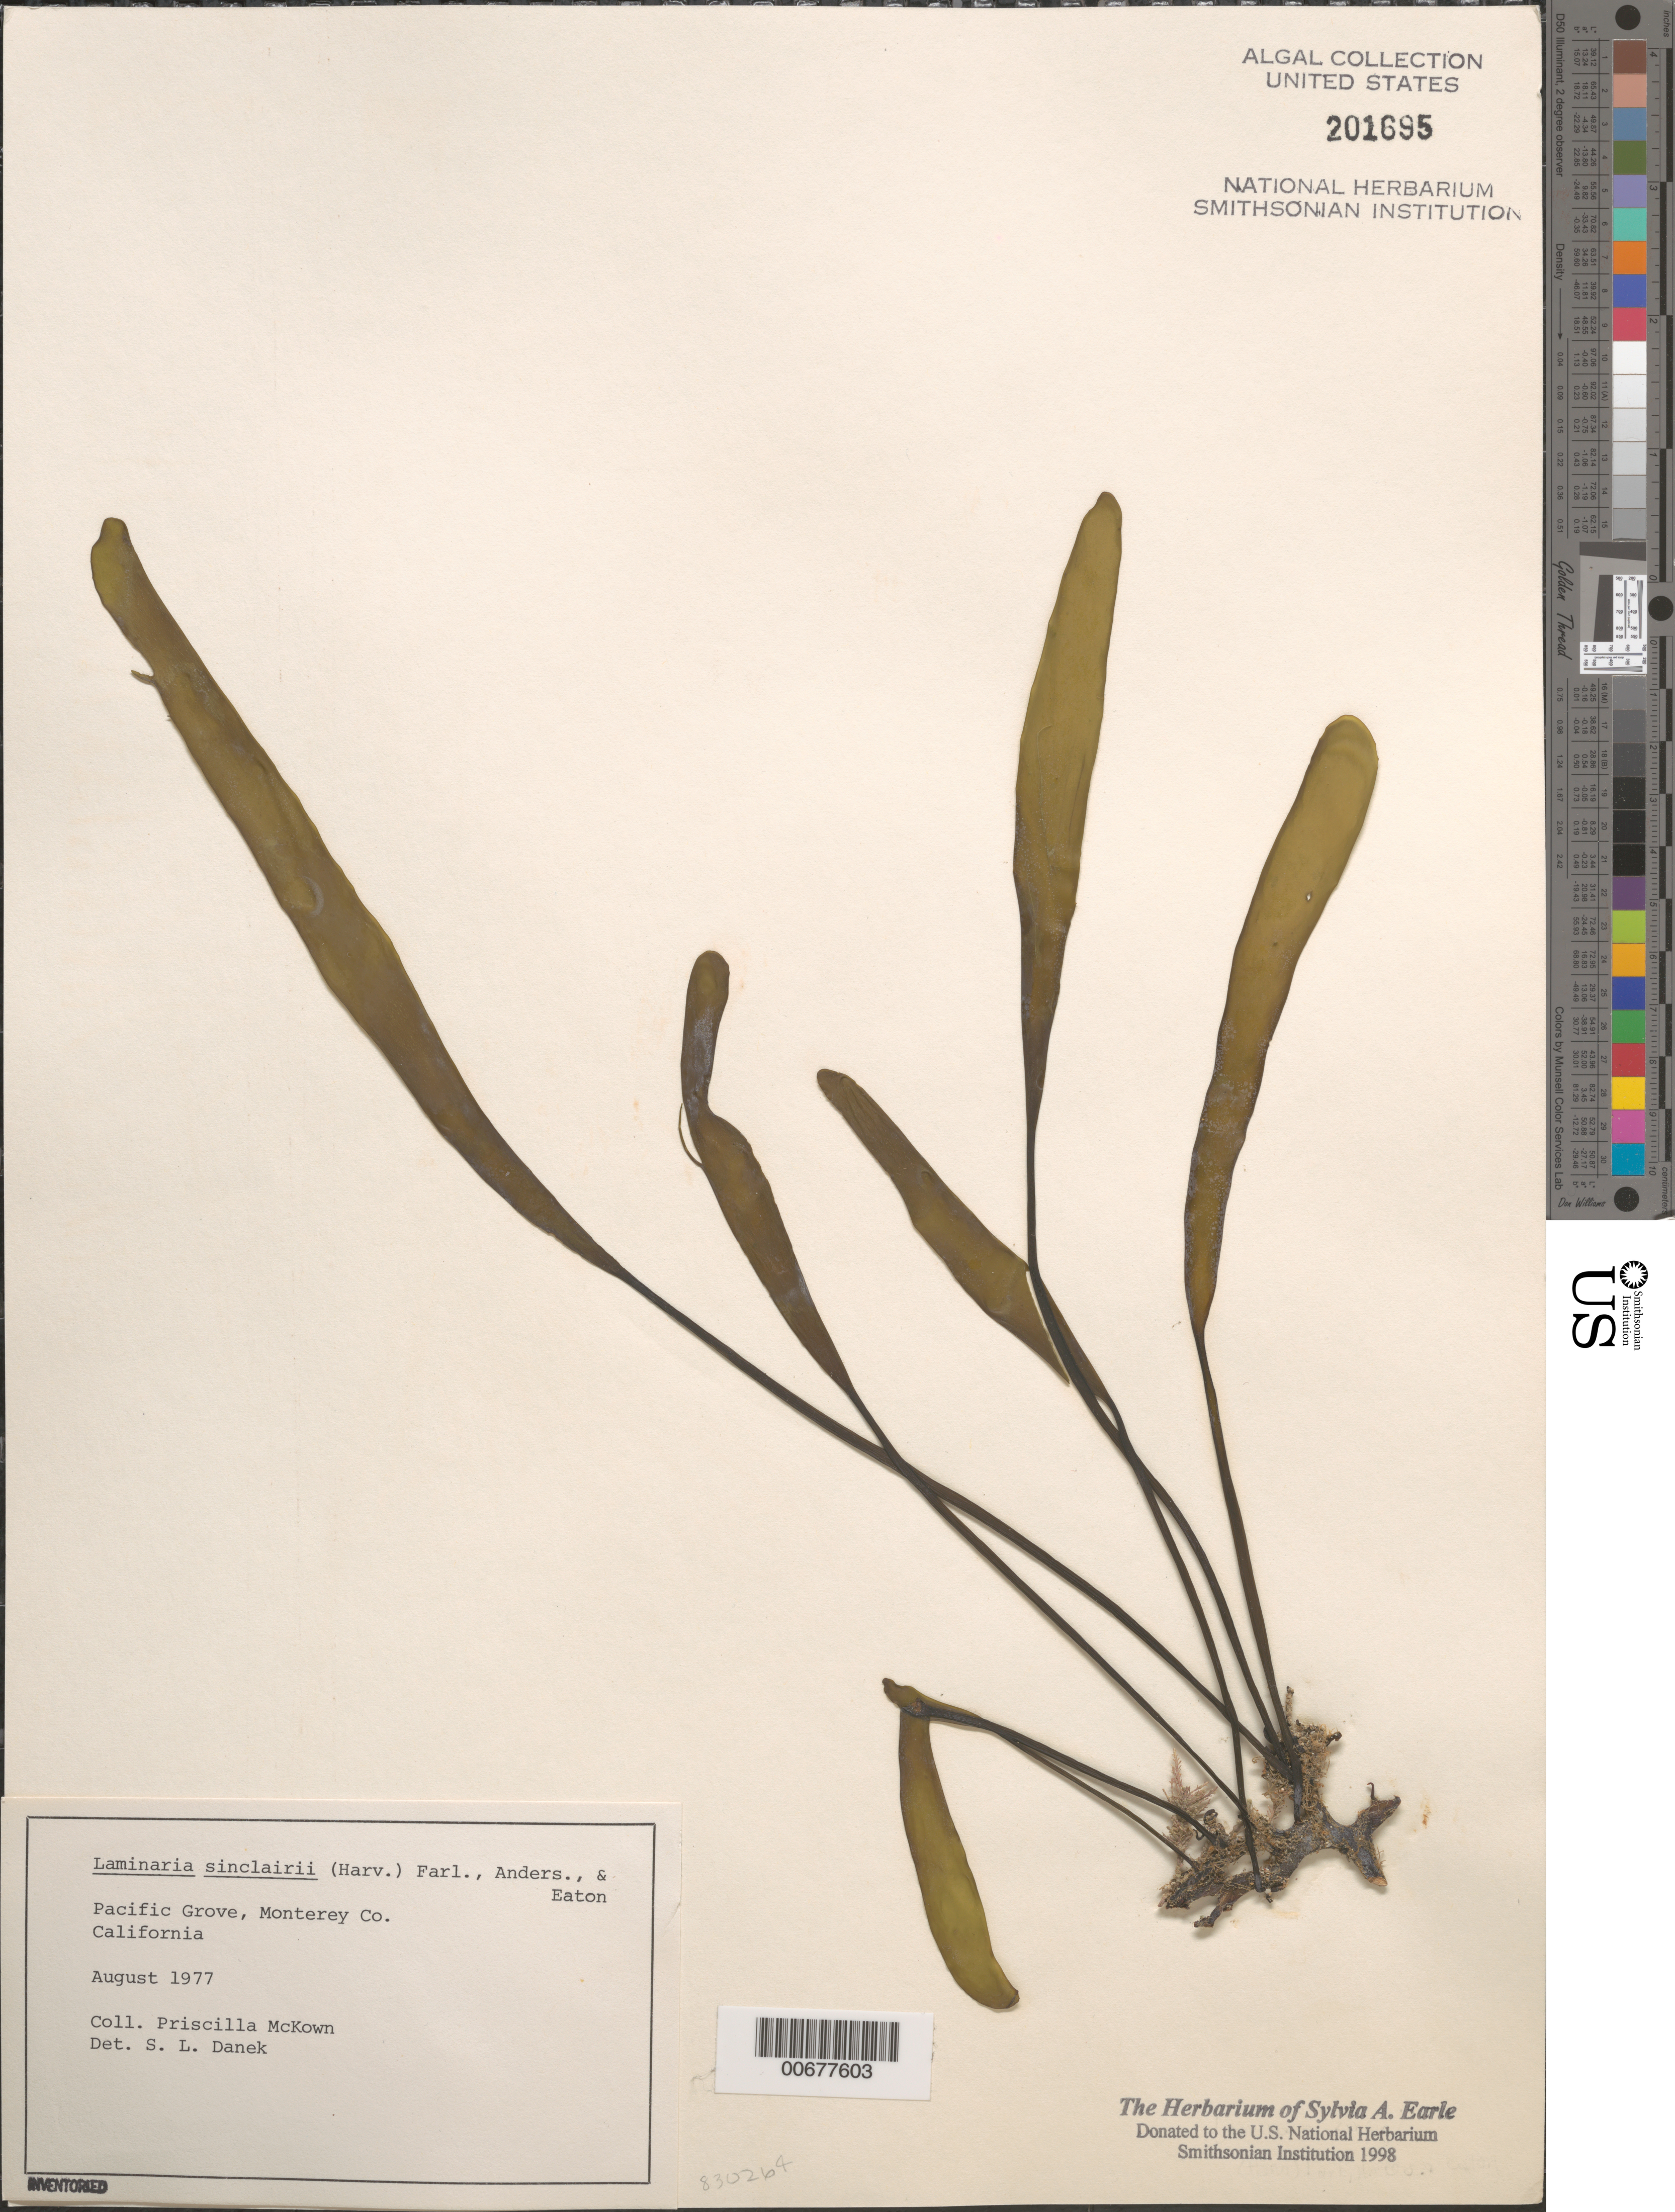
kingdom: Chromista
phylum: Ochrophyta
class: Phaeophyceae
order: Laminariales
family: Laminariaceae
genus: Laminaria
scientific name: Laminaria sinclairii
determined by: Danek, S. L.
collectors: P. McKown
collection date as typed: Aug 1977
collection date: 1977-08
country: United States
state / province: California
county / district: Monterey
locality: Pacific Grove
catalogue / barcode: US 201695